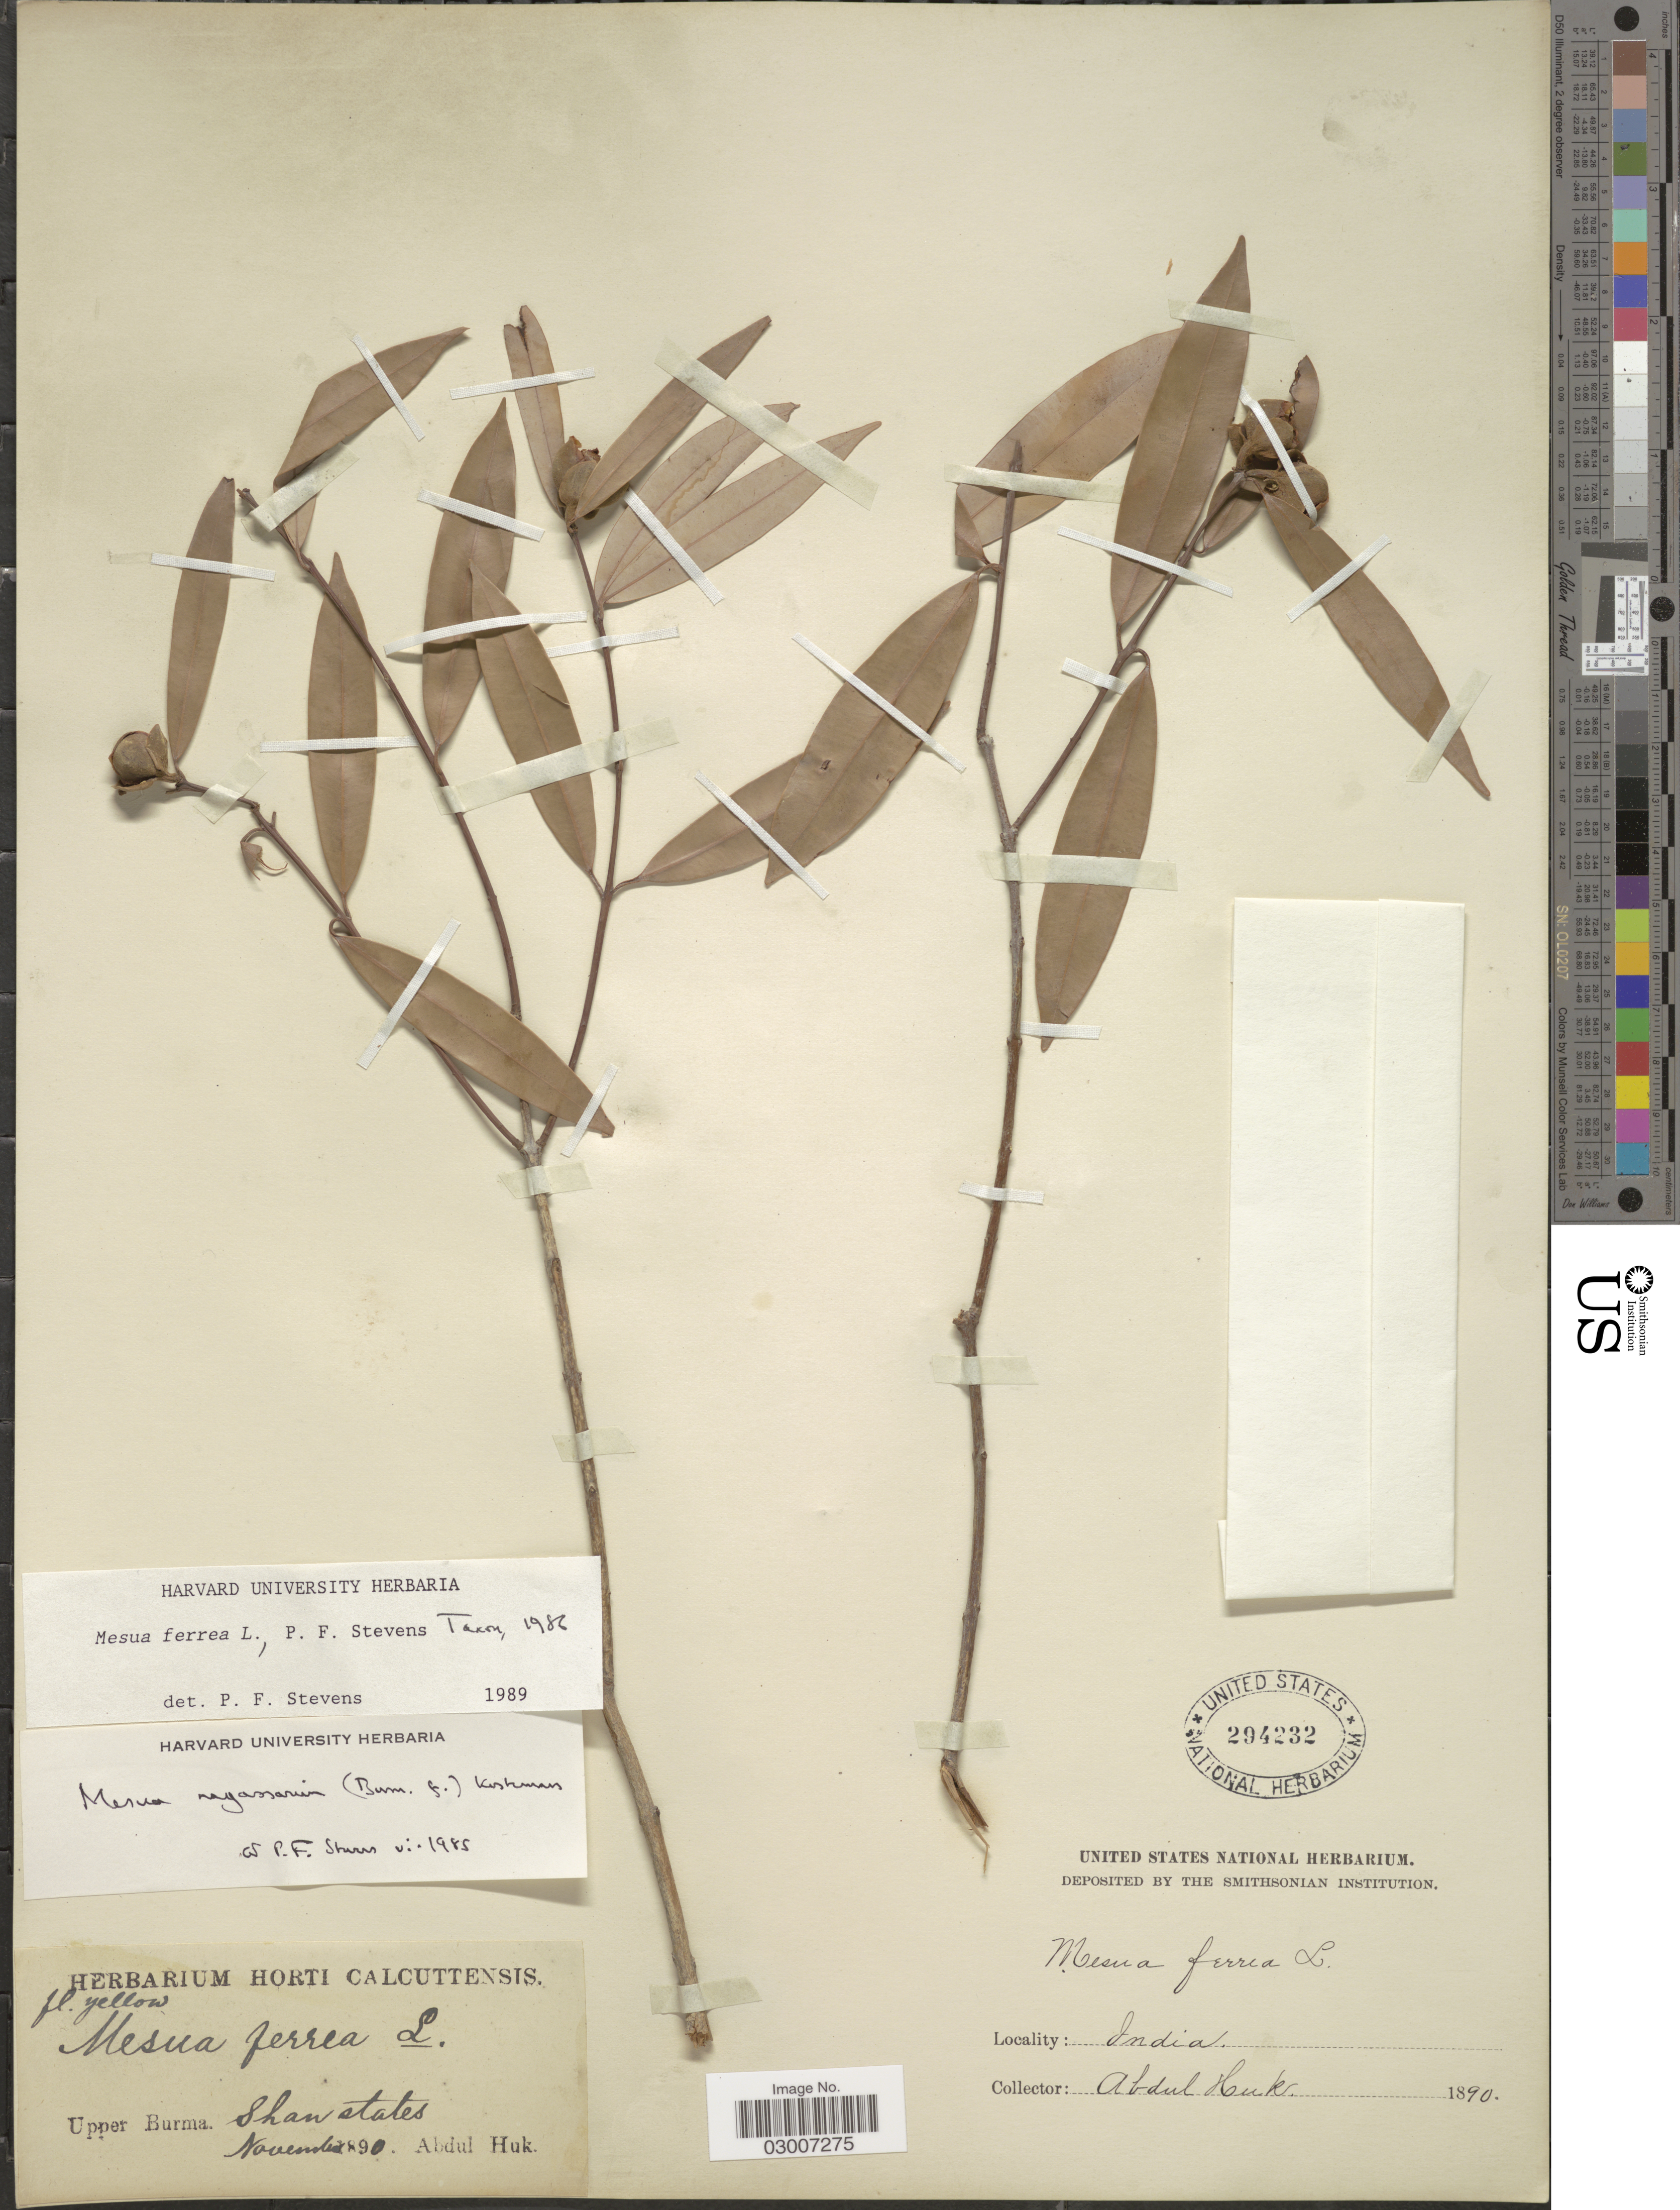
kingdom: Plantae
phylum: Tracheophyta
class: Magnoliopsida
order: Malpighiales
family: Calophyllaceae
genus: Mesua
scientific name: Mesua ferrea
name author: L.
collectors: A. Huk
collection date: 1890-11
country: Myanmar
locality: Upper Burma. Shan states.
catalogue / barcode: US 294232